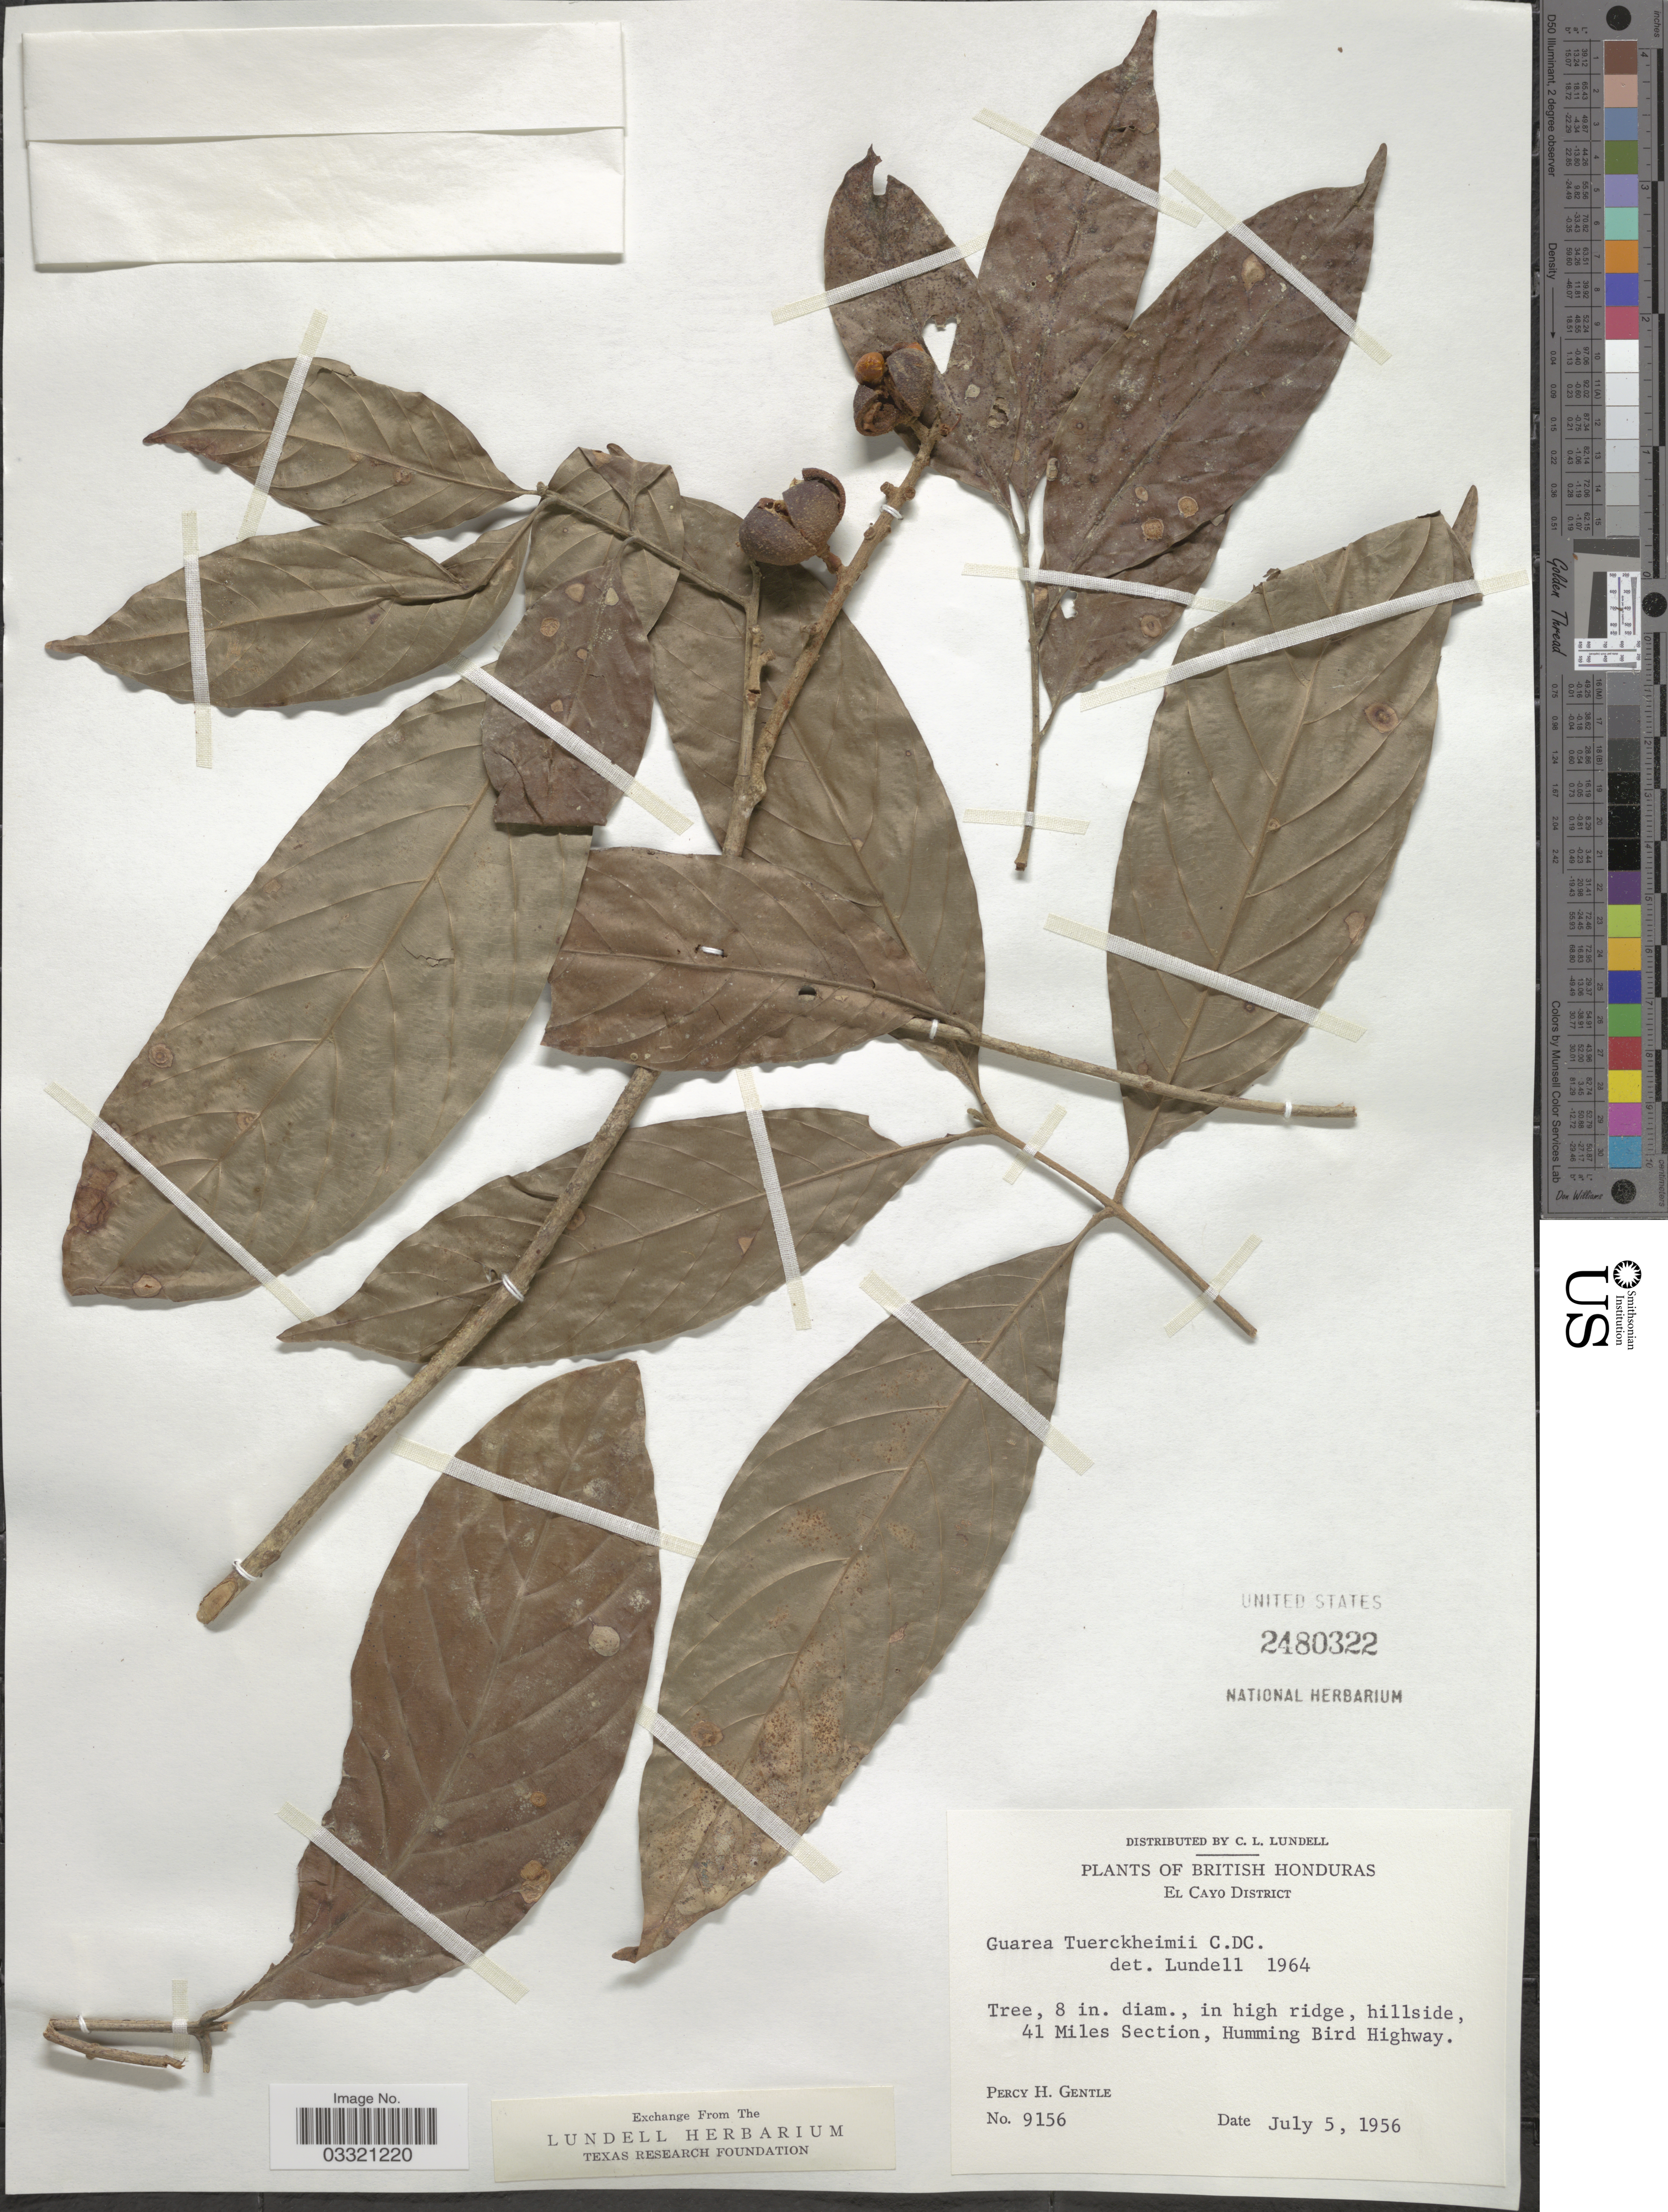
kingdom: Plantae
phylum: Tracheophyta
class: Magnoliopsida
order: Sapindales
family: Meliaceae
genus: Guarea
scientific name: Guarea tuerckheimii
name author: C. DC. ex Donn. Sm.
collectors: P. H. Gentle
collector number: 9156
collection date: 1956-07-05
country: Belize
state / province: Cayo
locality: British Honduras. El Cayo District. Hillside, 41 Miles Section, Humming Bird Highway.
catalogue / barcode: US 2480322